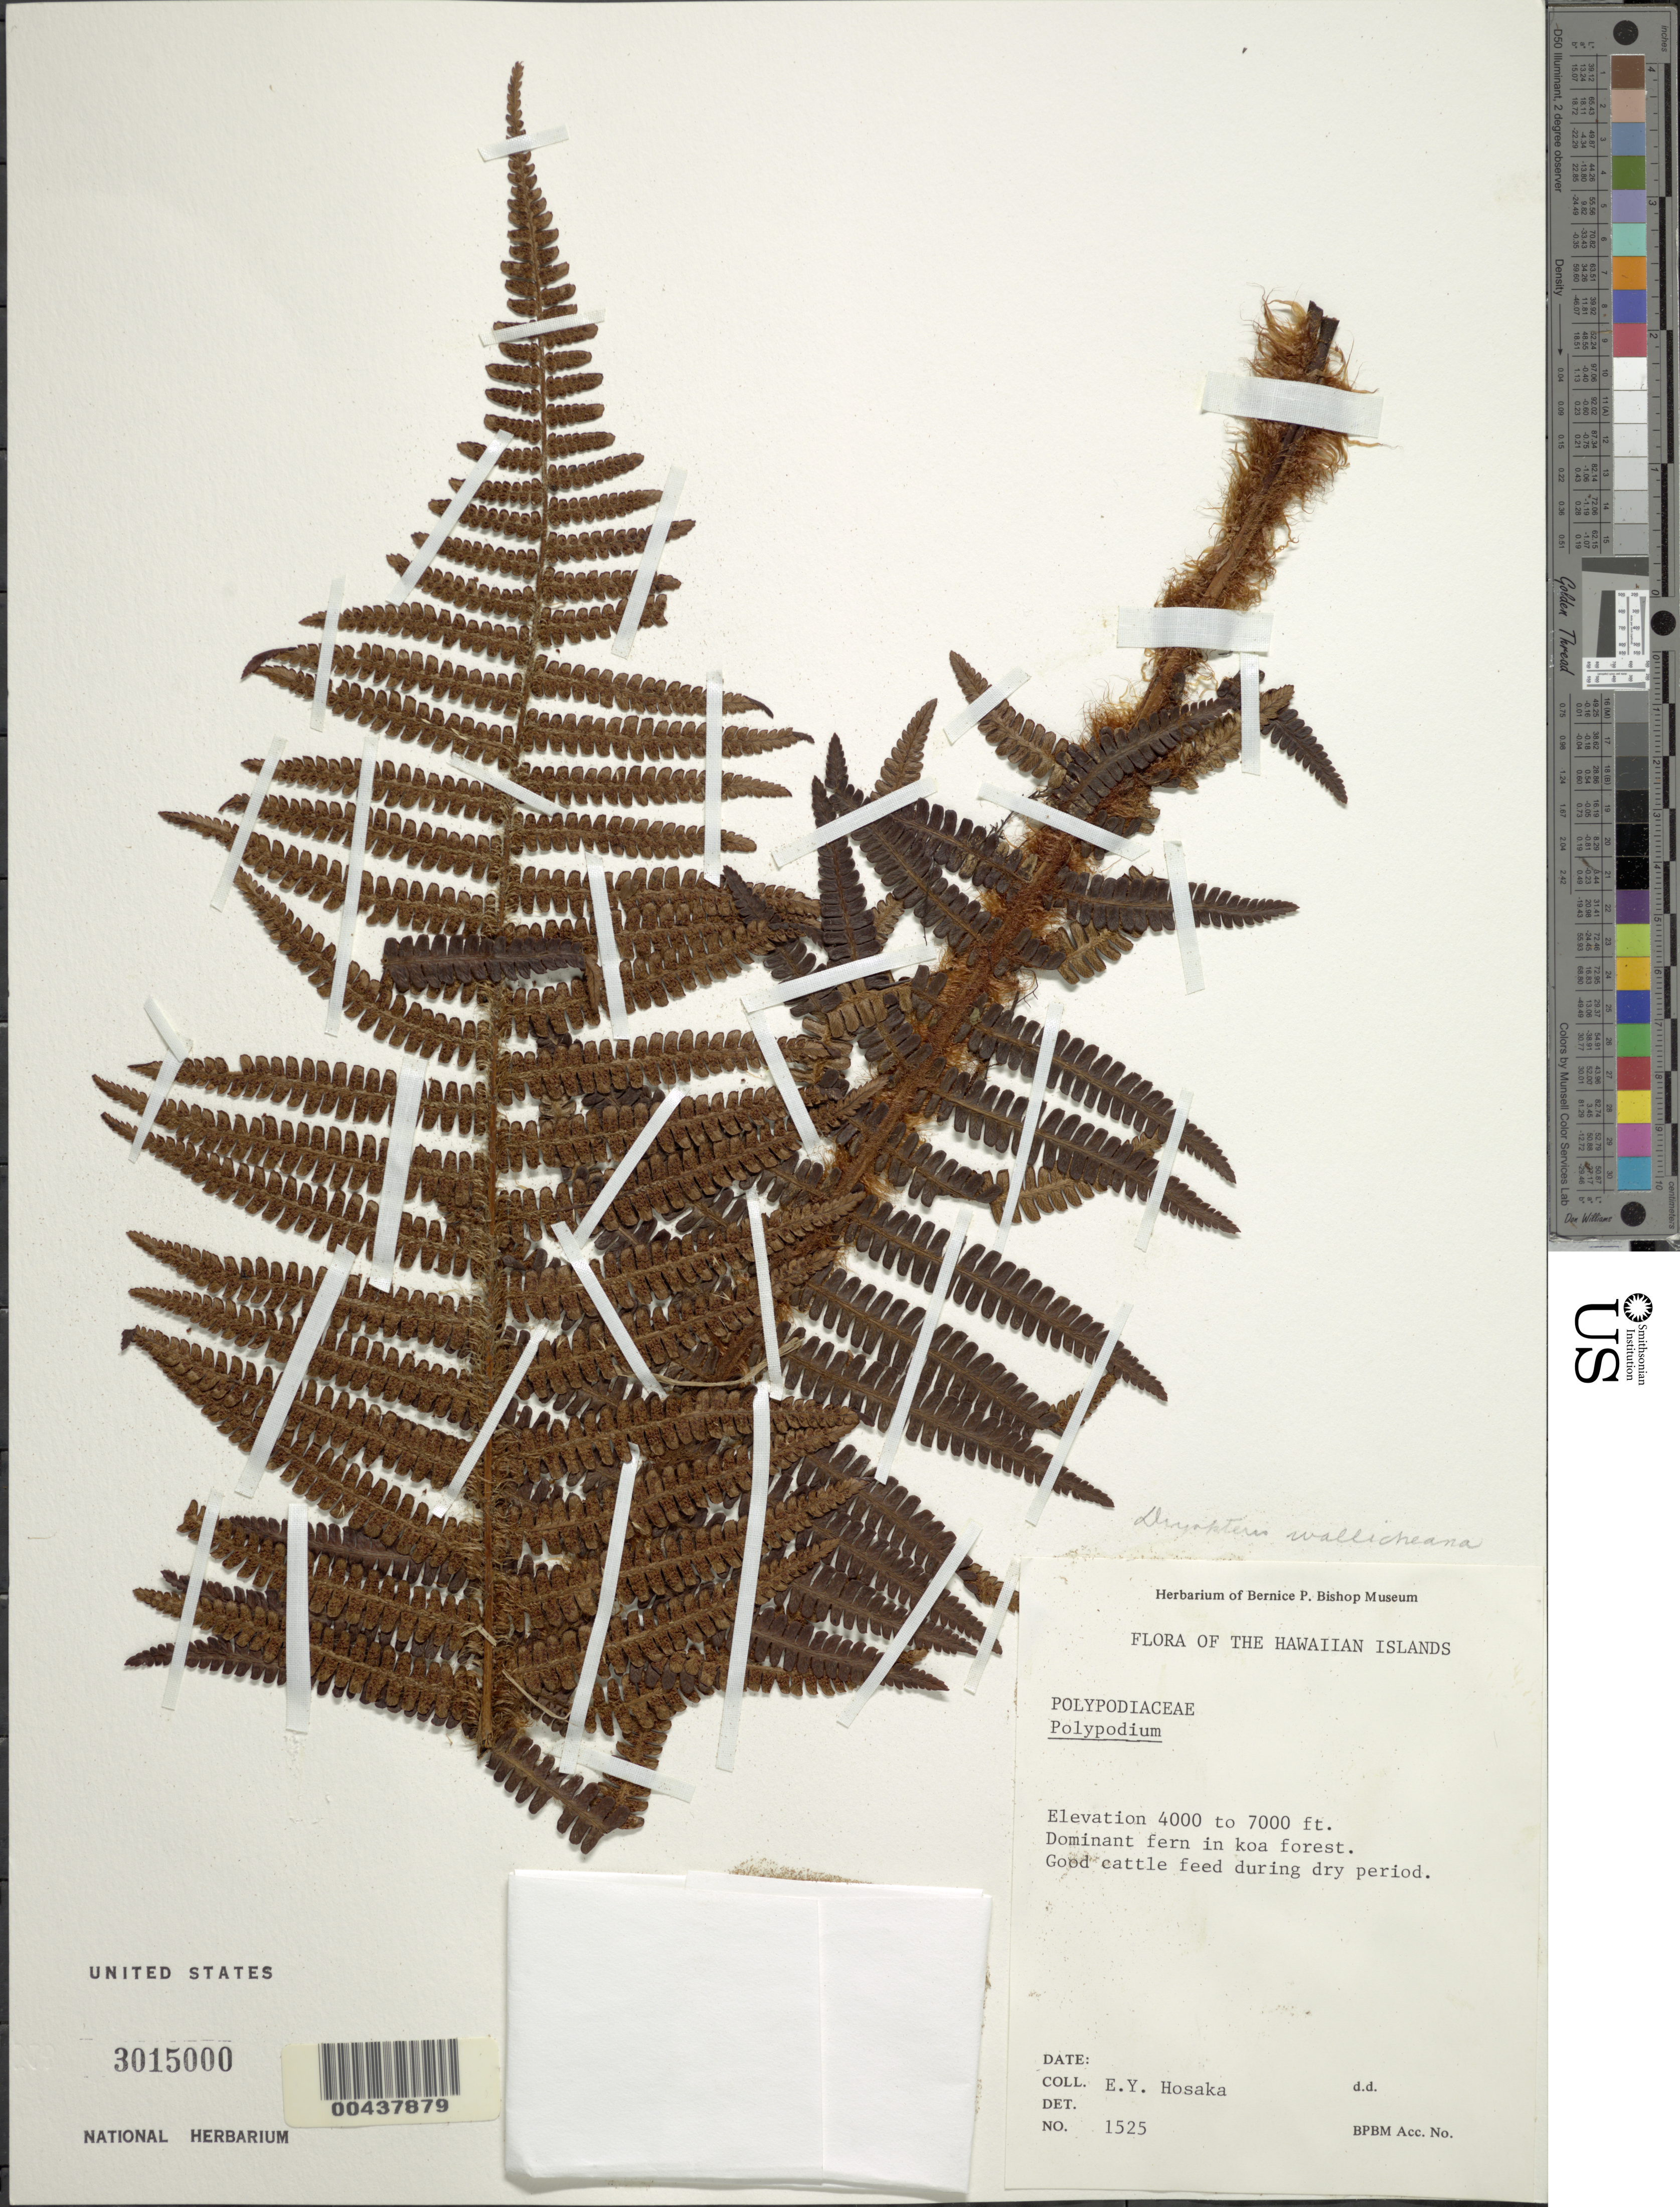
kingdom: Plantae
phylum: Tracheophyta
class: Polypodiopsida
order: Polypodiales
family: Dryopteridaceae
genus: Dryopteris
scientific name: Dryopteris wallichiana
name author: (Spreng.) Hyl.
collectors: E. Y. Hosaka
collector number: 1525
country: United States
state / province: Hawaii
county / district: Hawaii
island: Hawaii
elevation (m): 1219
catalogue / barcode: US 3015000